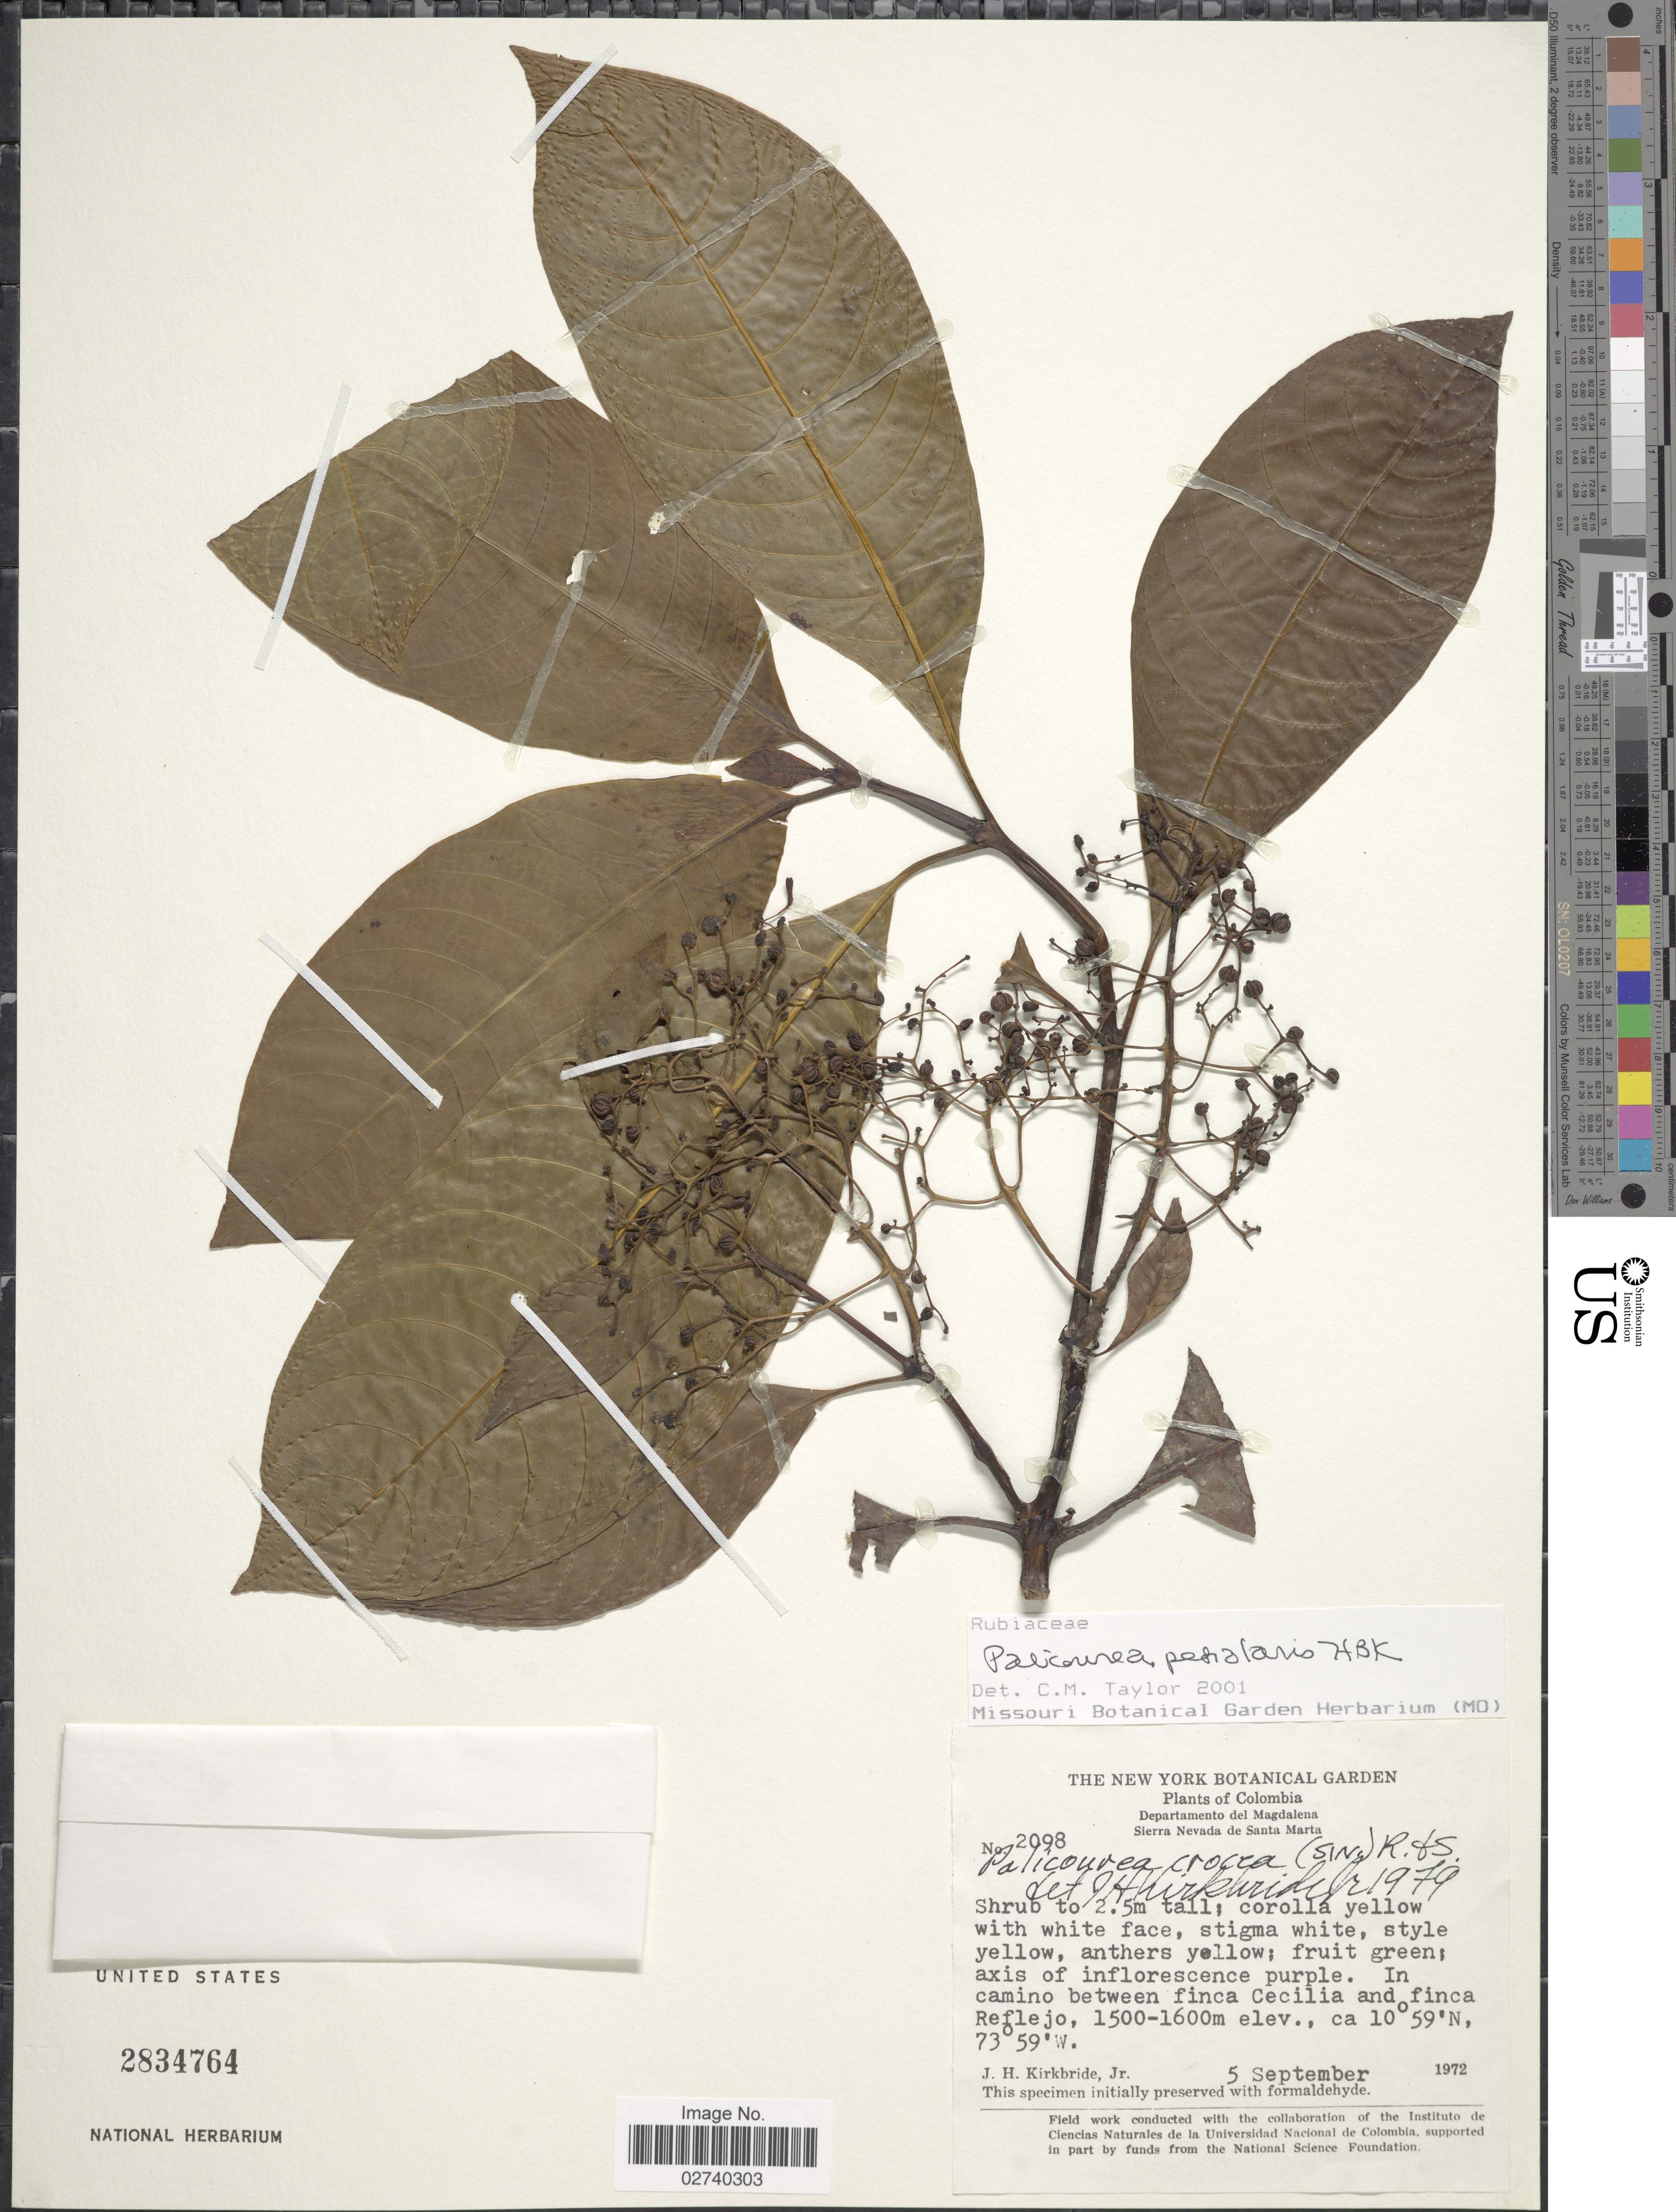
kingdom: Plantae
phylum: Tracheophyta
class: Magnoliopsida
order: Gentianales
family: Rubiaceae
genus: Palicourea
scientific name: Palicourea petiolaris Kunth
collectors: J. H. Kirkbride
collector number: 2098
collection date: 1972-09-05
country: Colombia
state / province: Magdalena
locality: Department del Magdalena. Sierra Nevada de Santa Marta. In camino between finca Cecilia and finca Reflejo.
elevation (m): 1500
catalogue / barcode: US 2834764